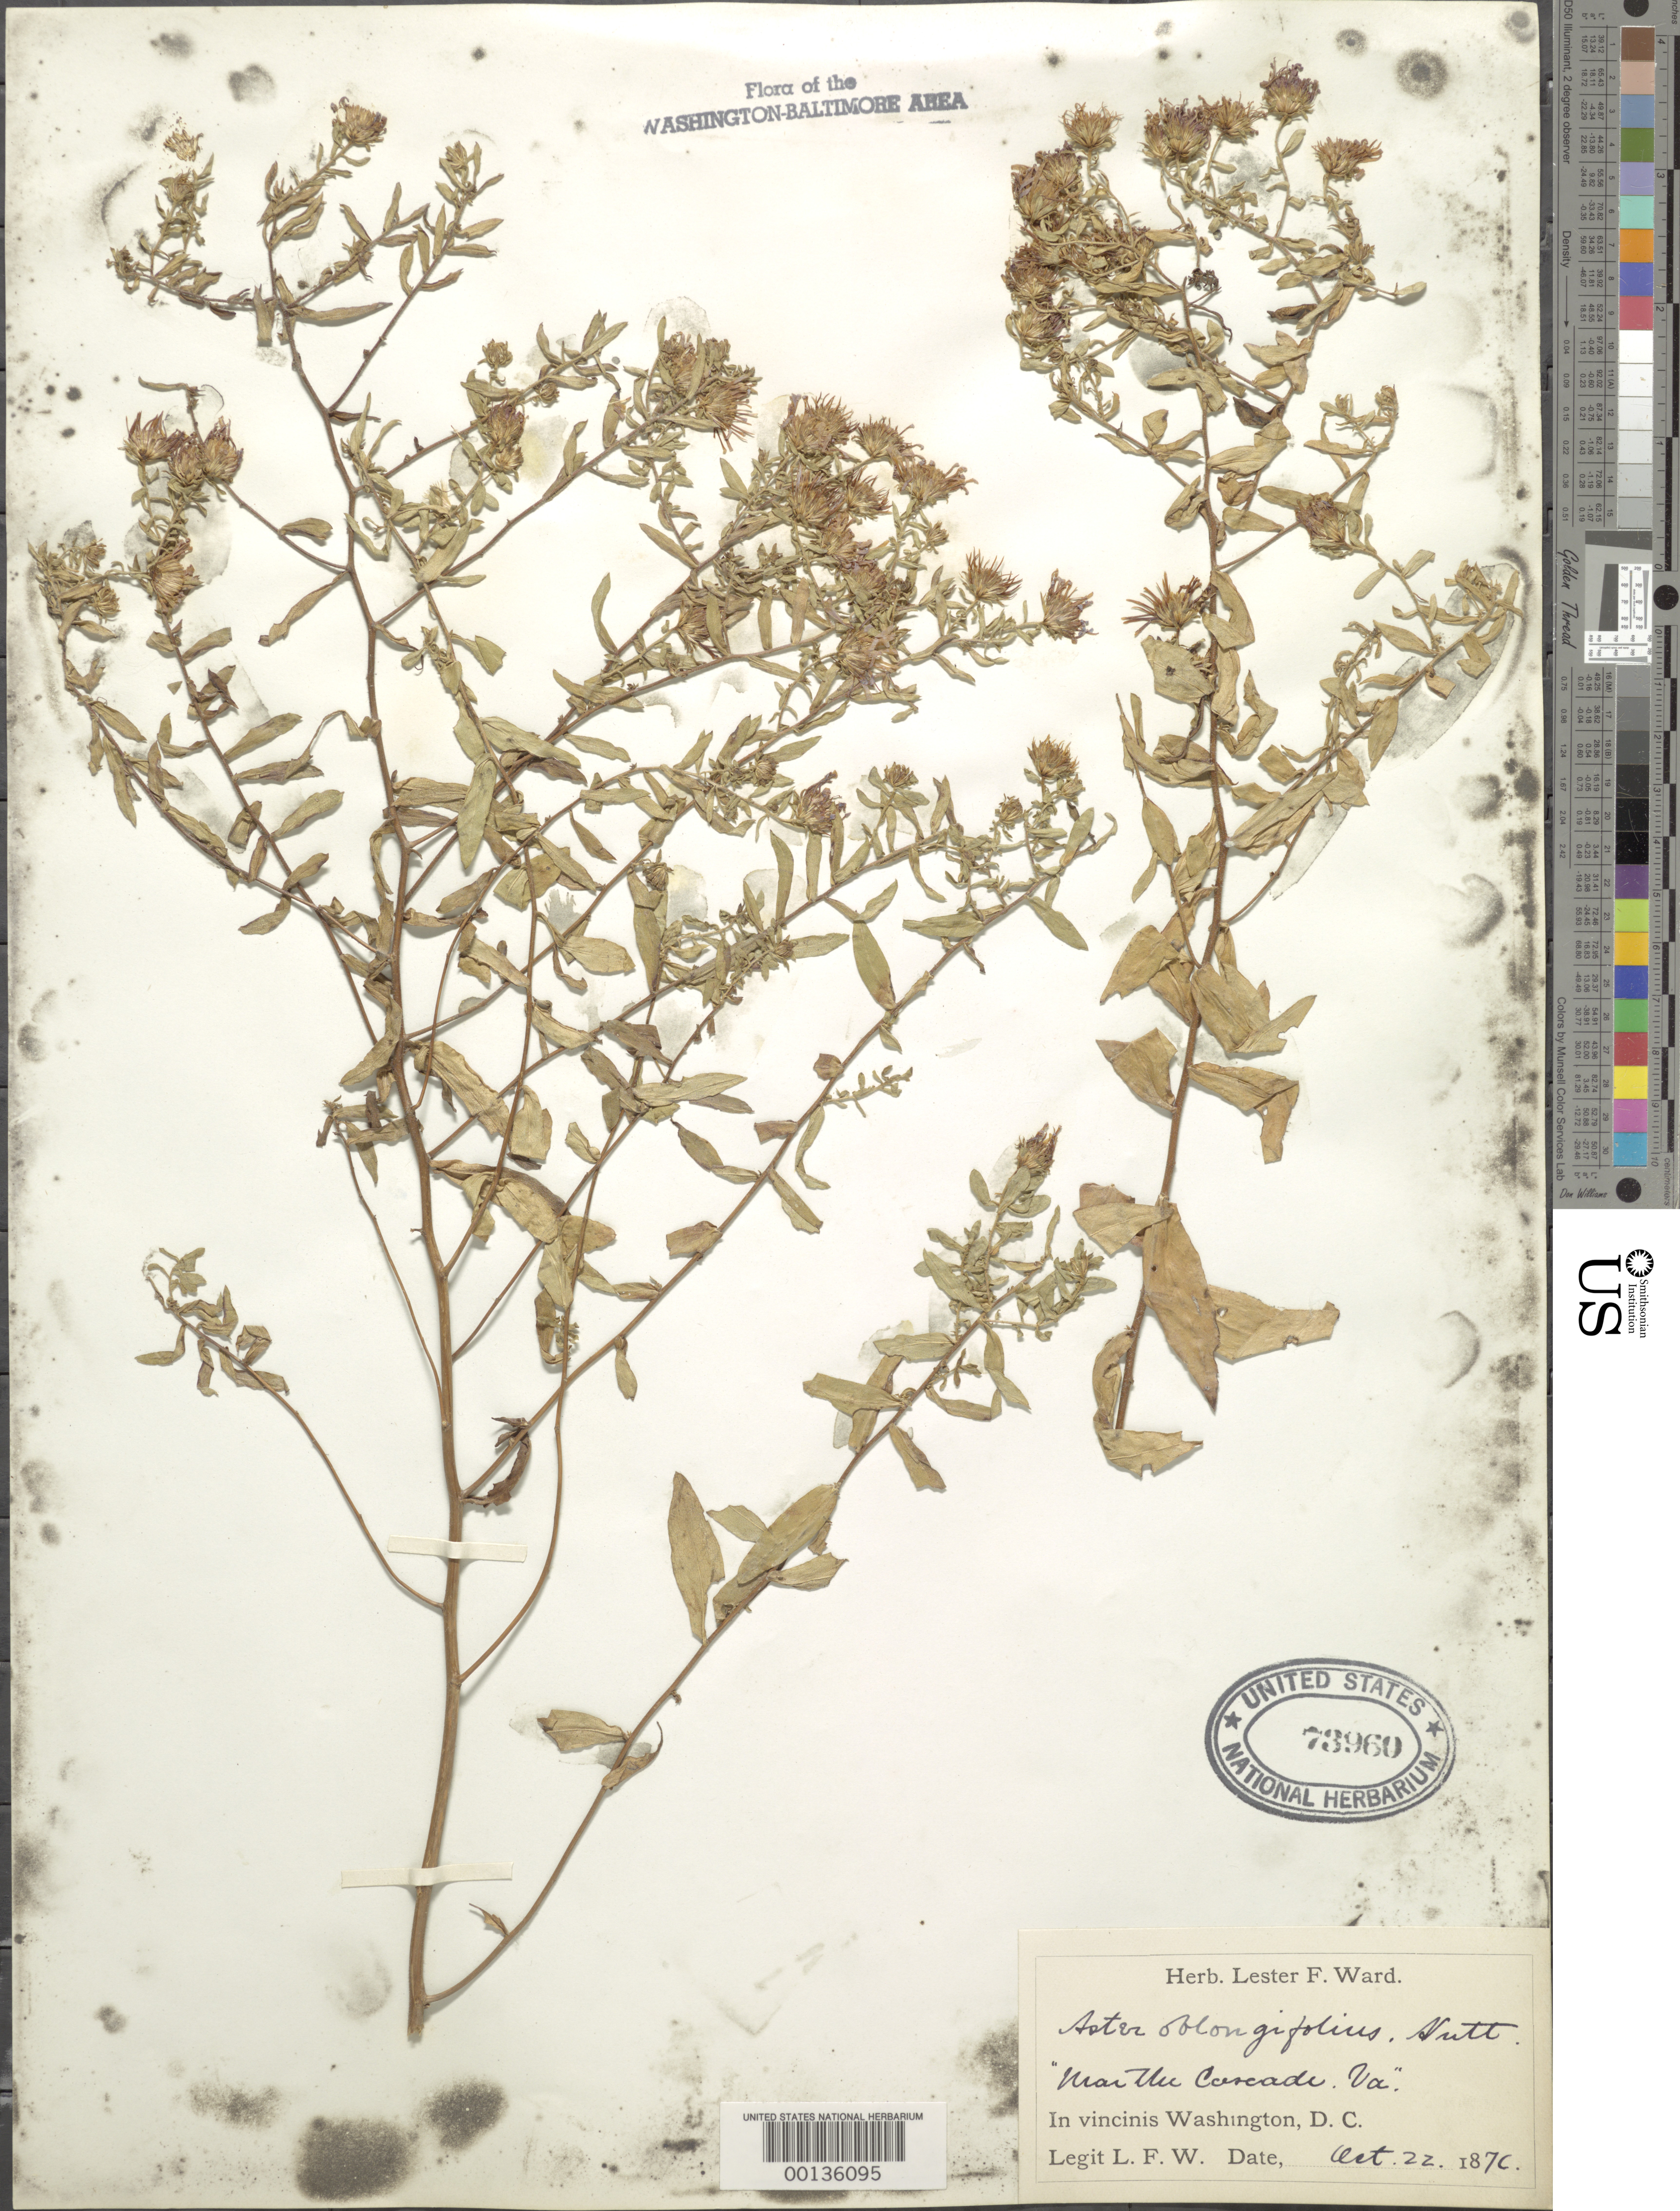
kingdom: Plantae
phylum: Tracheophyta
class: Magnoliopsida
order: Asterales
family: Asteraceae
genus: Symphyotrichum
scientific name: Symphyotrichum oblongifolium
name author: (Nutt.) G.L. Nesom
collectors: L. F. Ward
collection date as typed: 22 Oct 1876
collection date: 1876-10-22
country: United States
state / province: Virginia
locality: Marthe Cascade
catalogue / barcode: US 73960